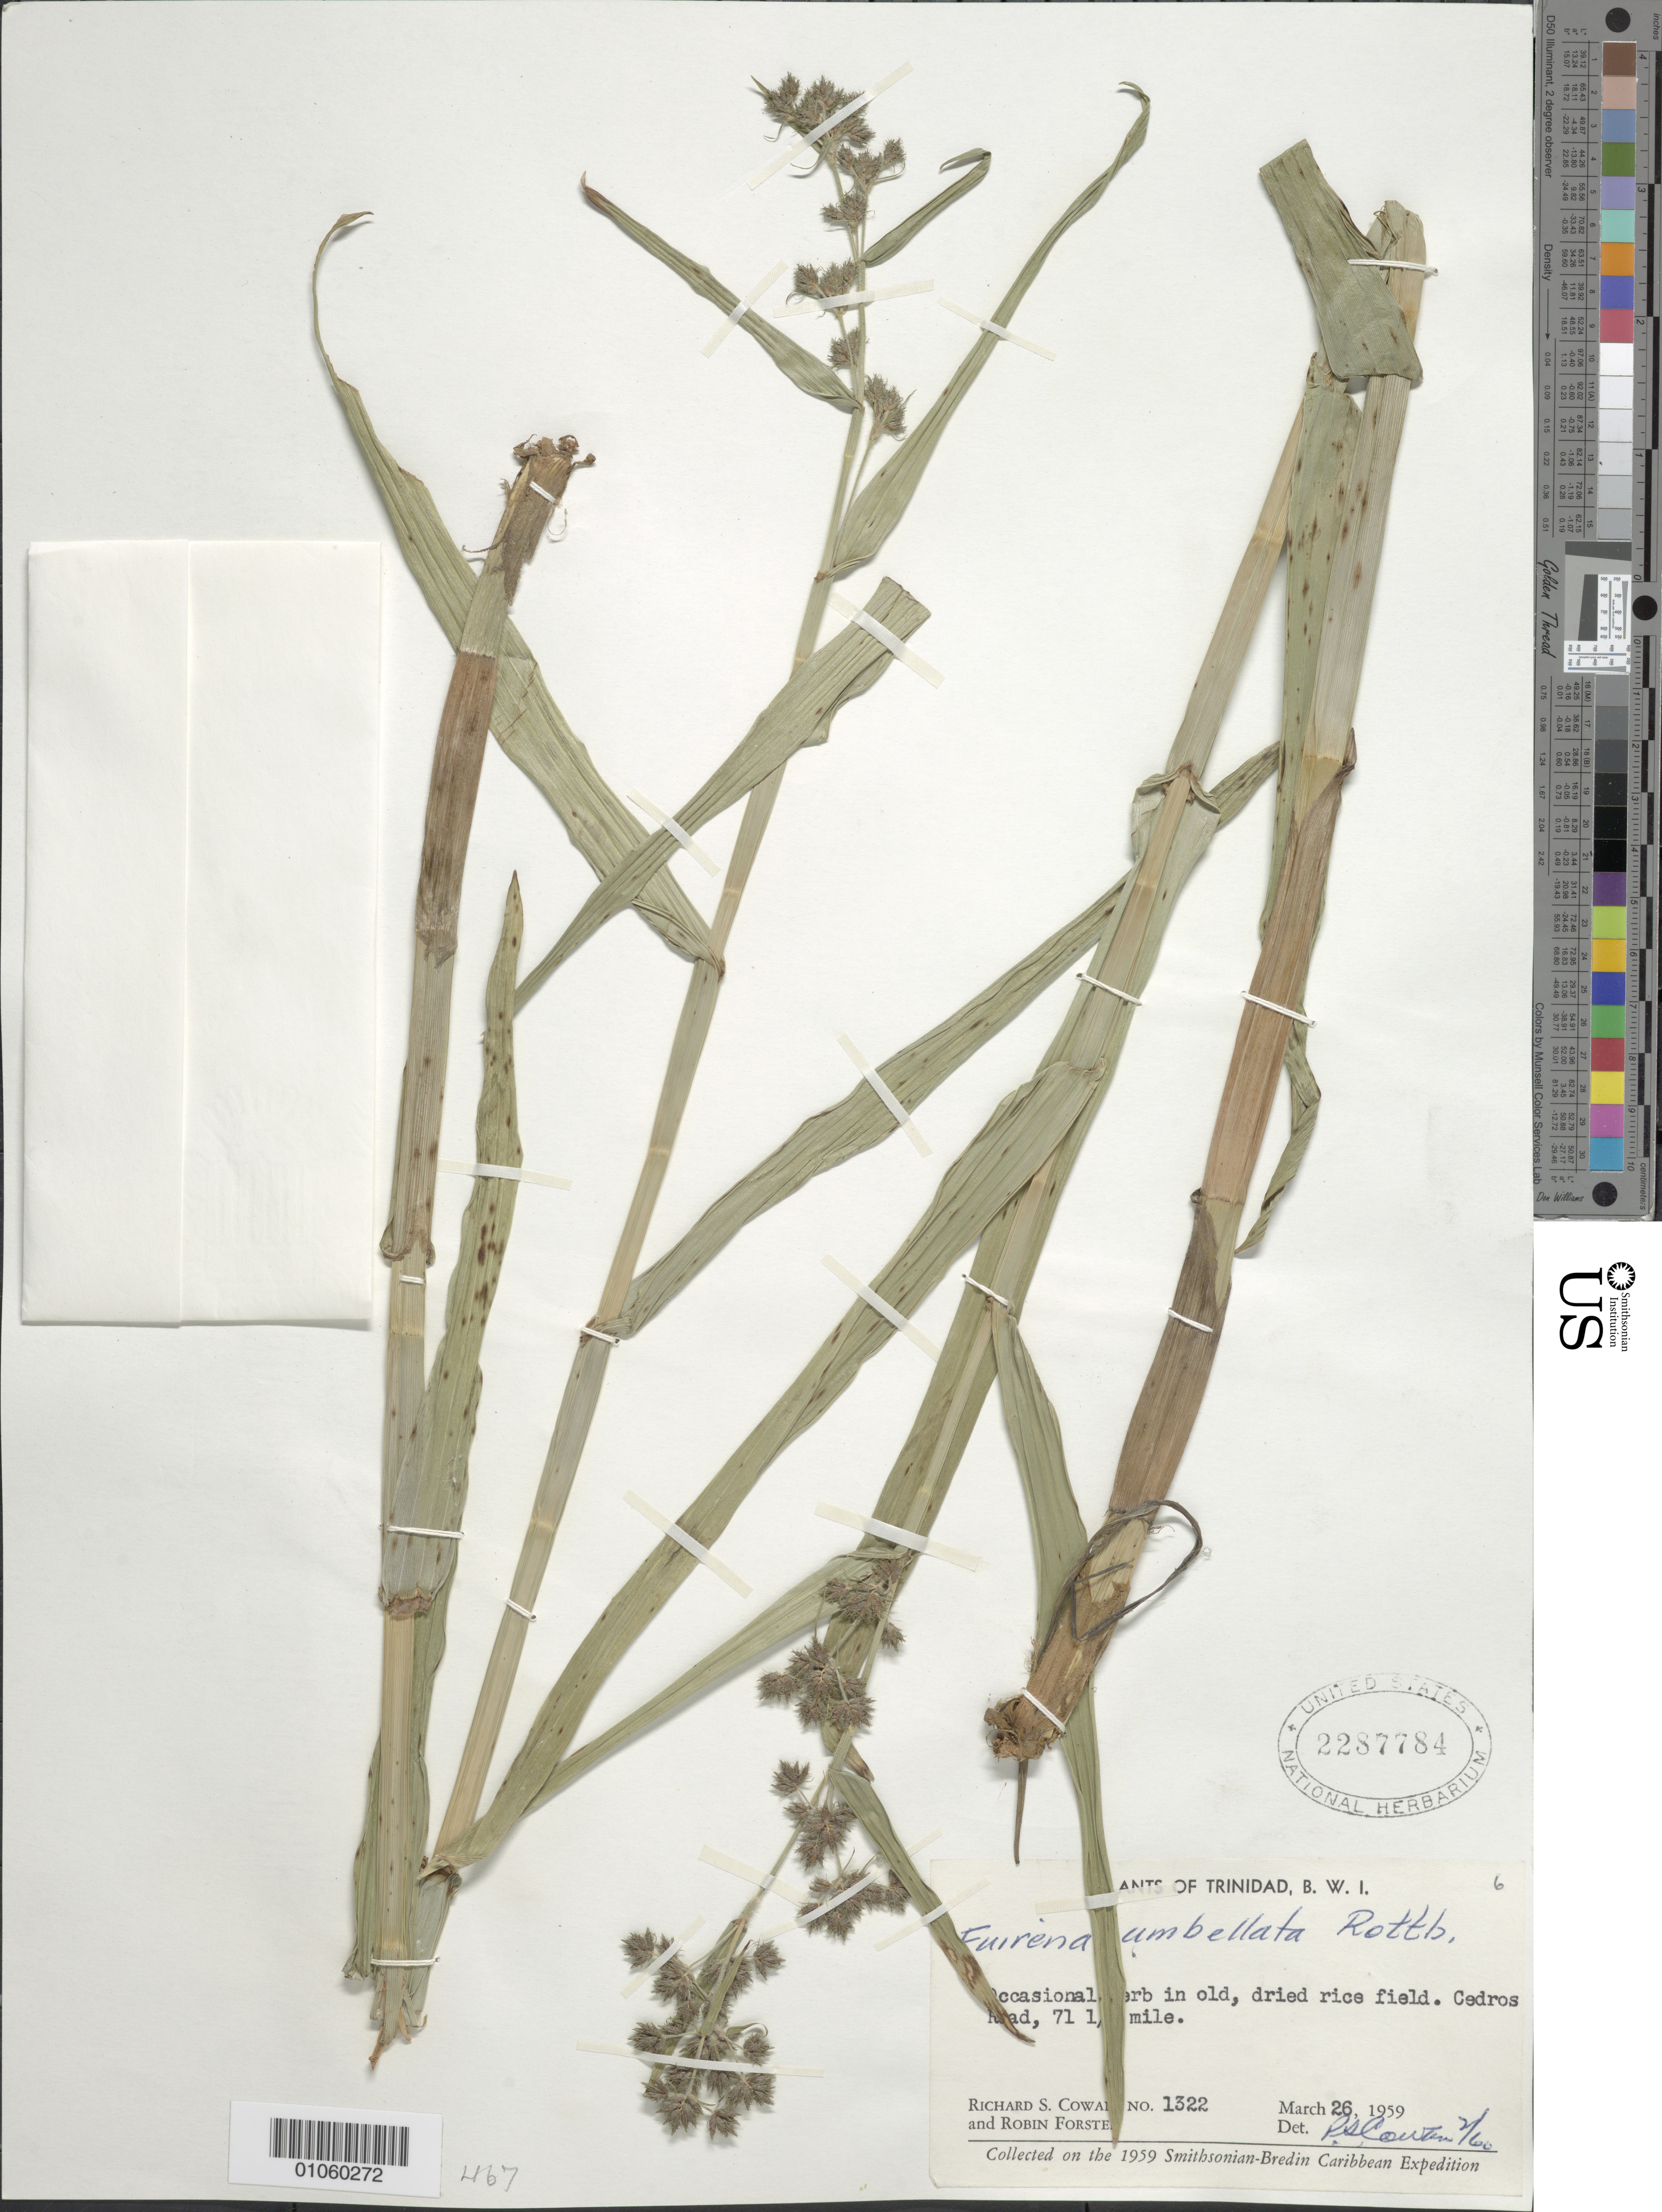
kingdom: Plantae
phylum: Tracheophyta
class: Liliopsida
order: Poales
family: Cyperaceae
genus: Fuirena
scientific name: Fuirena umbellata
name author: Rottb.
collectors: R. S. Cowan & R. Forster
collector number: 1322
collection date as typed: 26 Mar 1959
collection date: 1959-03-26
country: Trinidad and Tobago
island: Trinidad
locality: Cedros Road, 71.25 mile.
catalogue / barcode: US 2287784